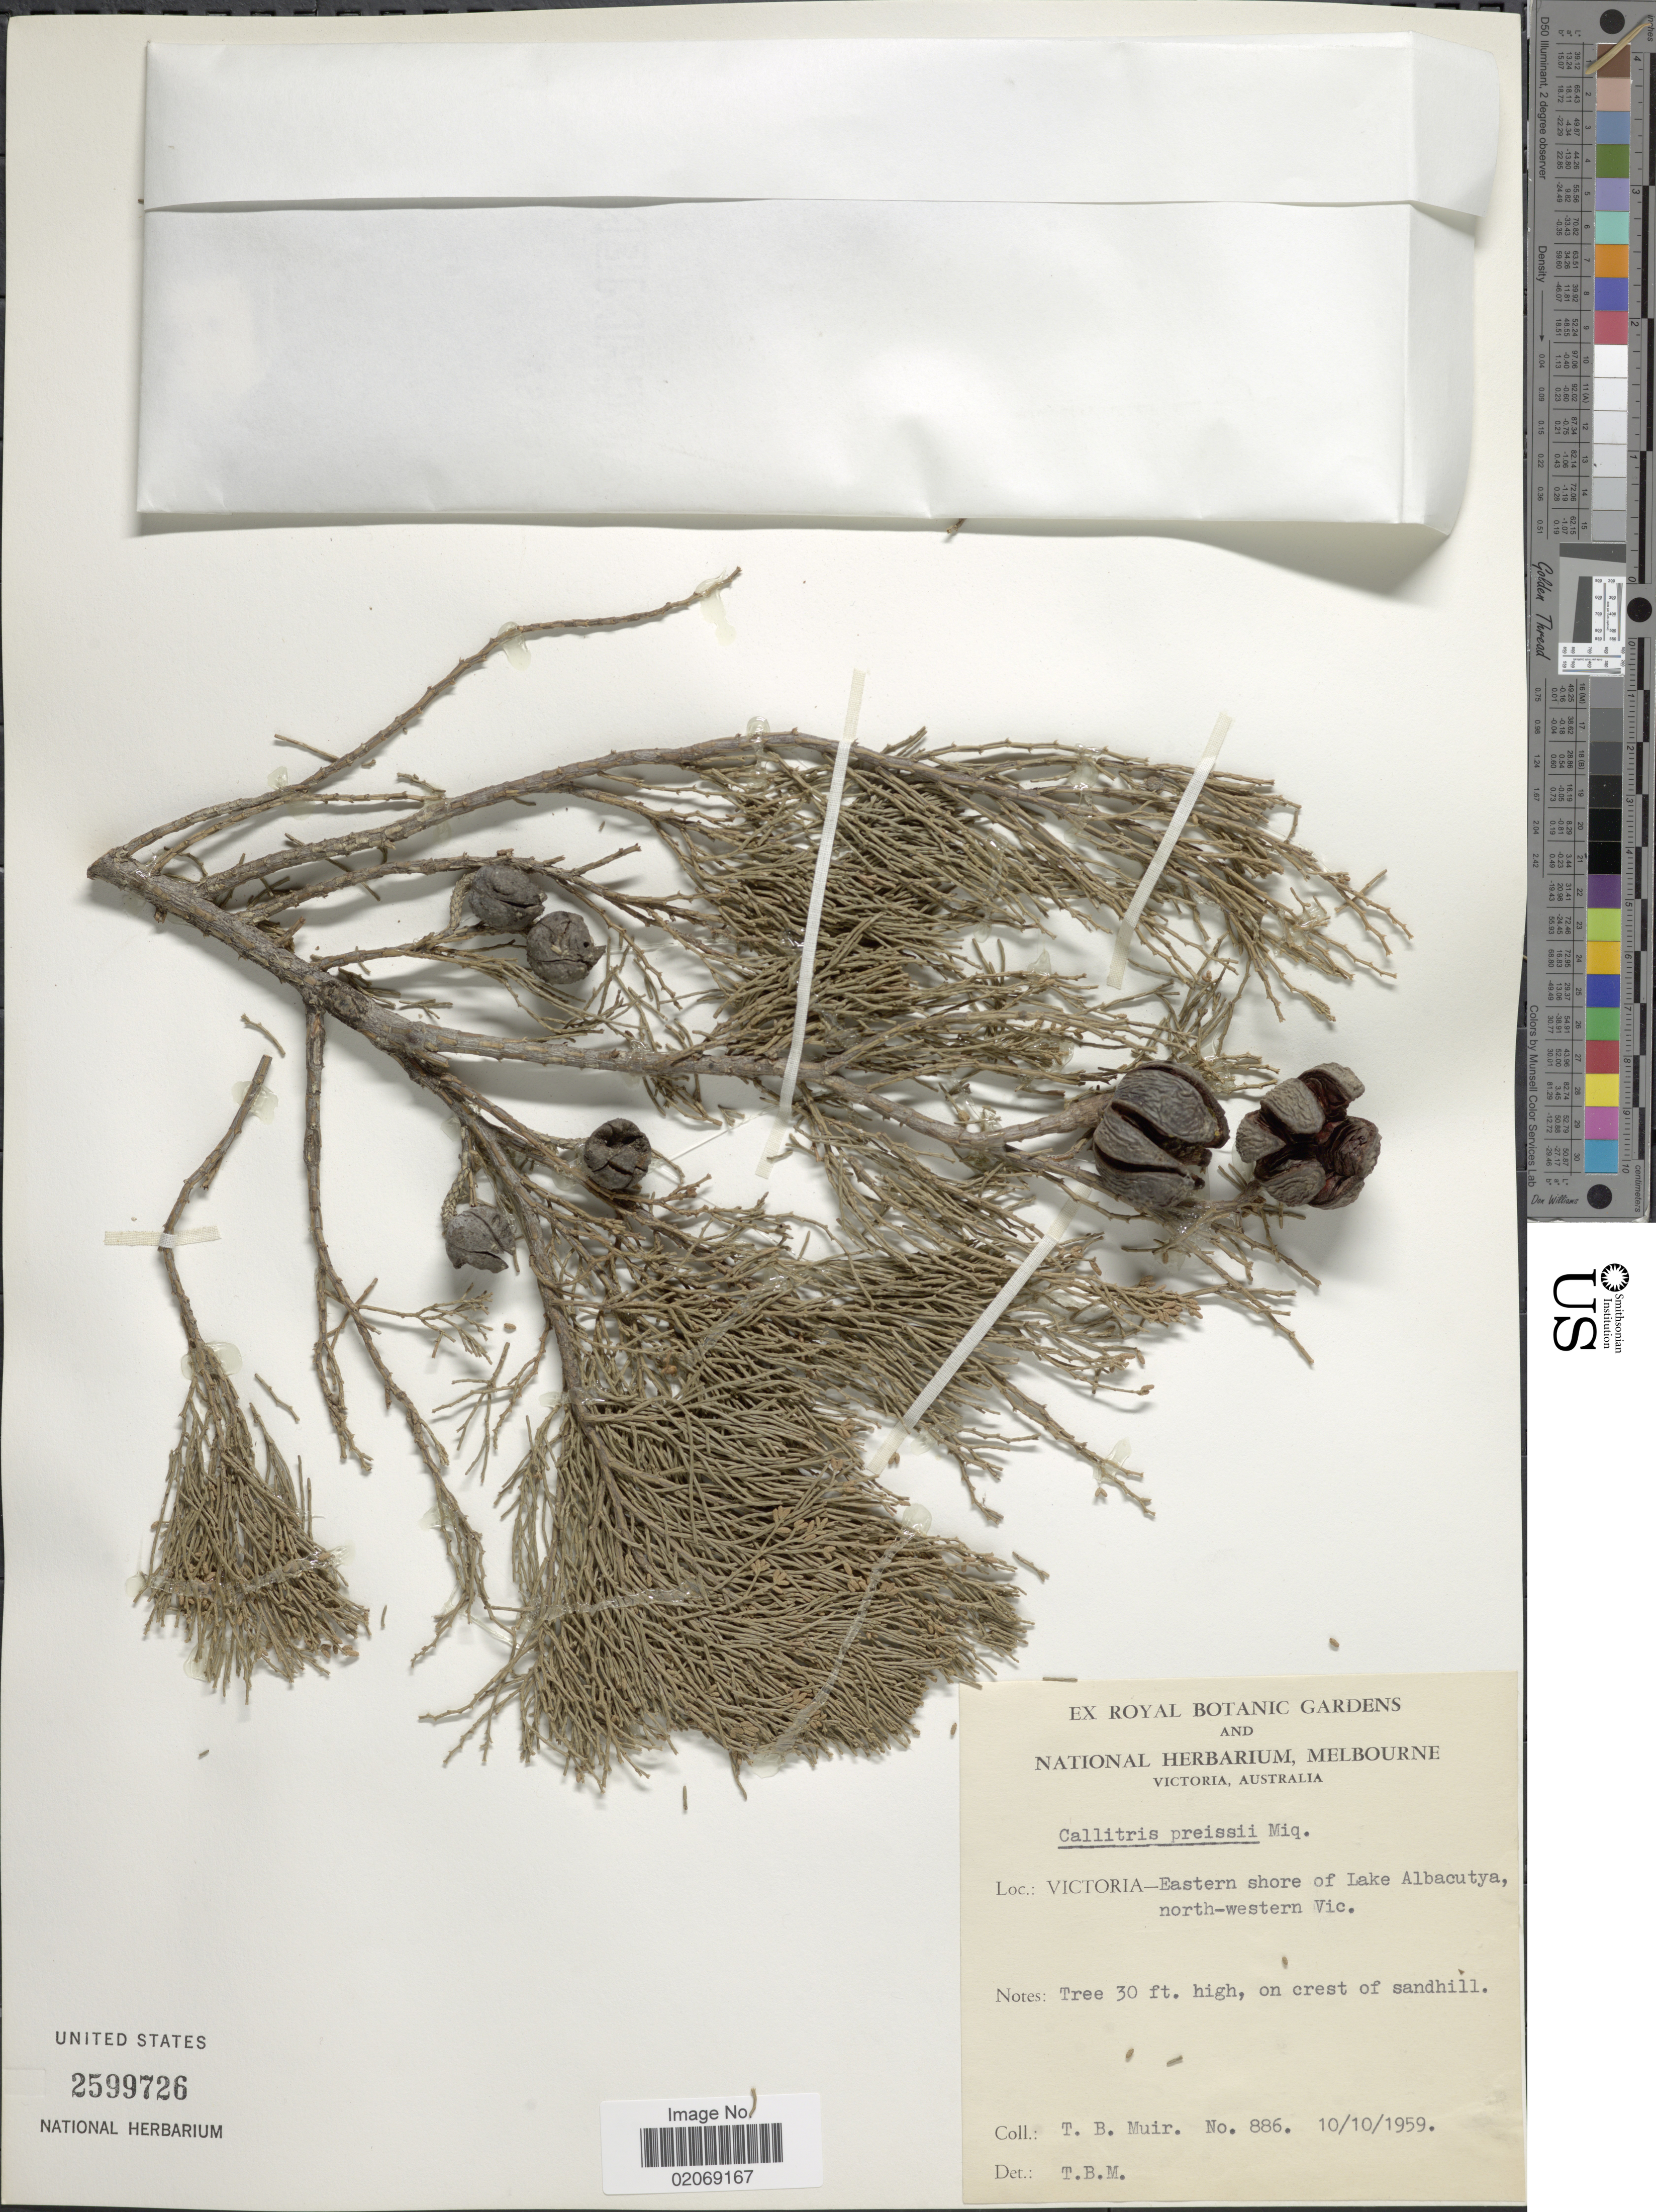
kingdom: Plantae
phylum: Tracheophyta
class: Pinopsida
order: Pinales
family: Cupressaceae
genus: Callitris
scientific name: Callitris preissii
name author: Miq.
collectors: T. Muir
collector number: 886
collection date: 1959-10-10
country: Australia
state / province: Victoria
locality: Victoria- Eastern shore of Lake Albacutya, north- western Vic.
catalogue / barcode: US 2599726